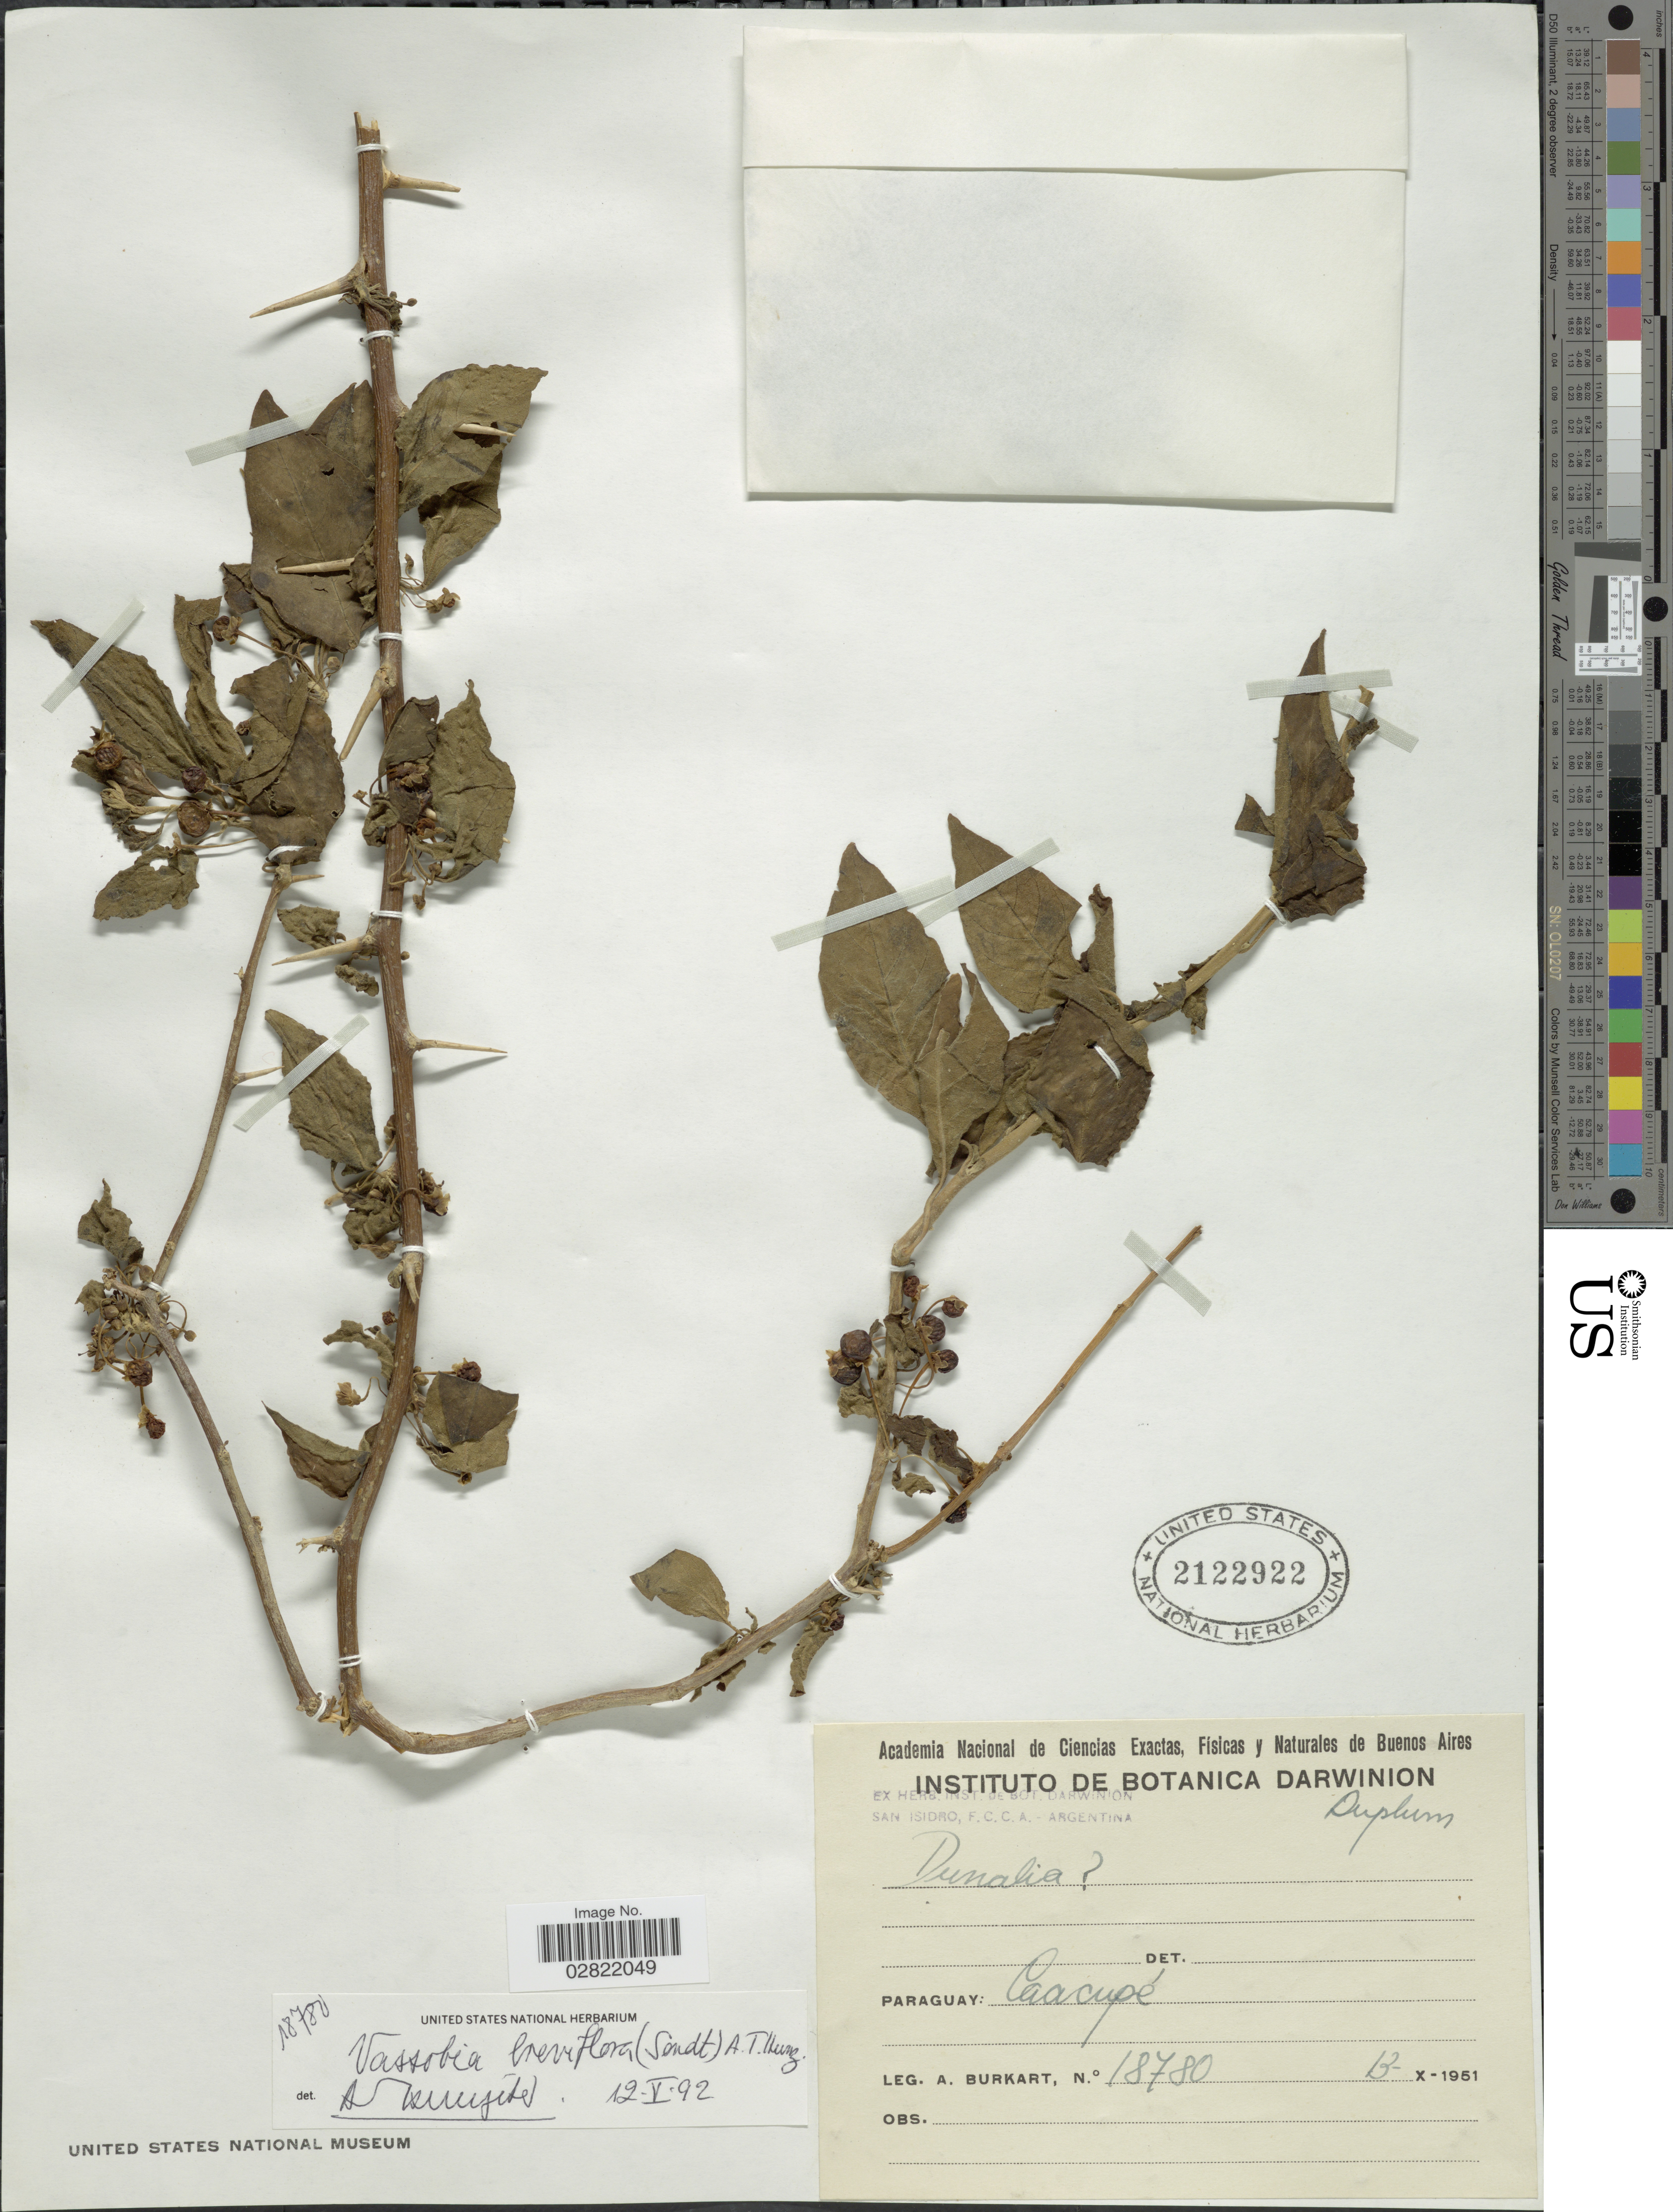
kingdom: Plantae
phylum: Tracheophyta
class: Magnoliopsida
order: Solanales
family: Solanaceae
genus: Vassobia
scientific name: Vassobia breviflora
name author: (Sendt.) Hunz.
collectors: A. E. Burkart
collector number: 18780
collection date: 1951-10-13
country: Paraguay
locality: Caacupé.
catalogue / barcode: US 2122922